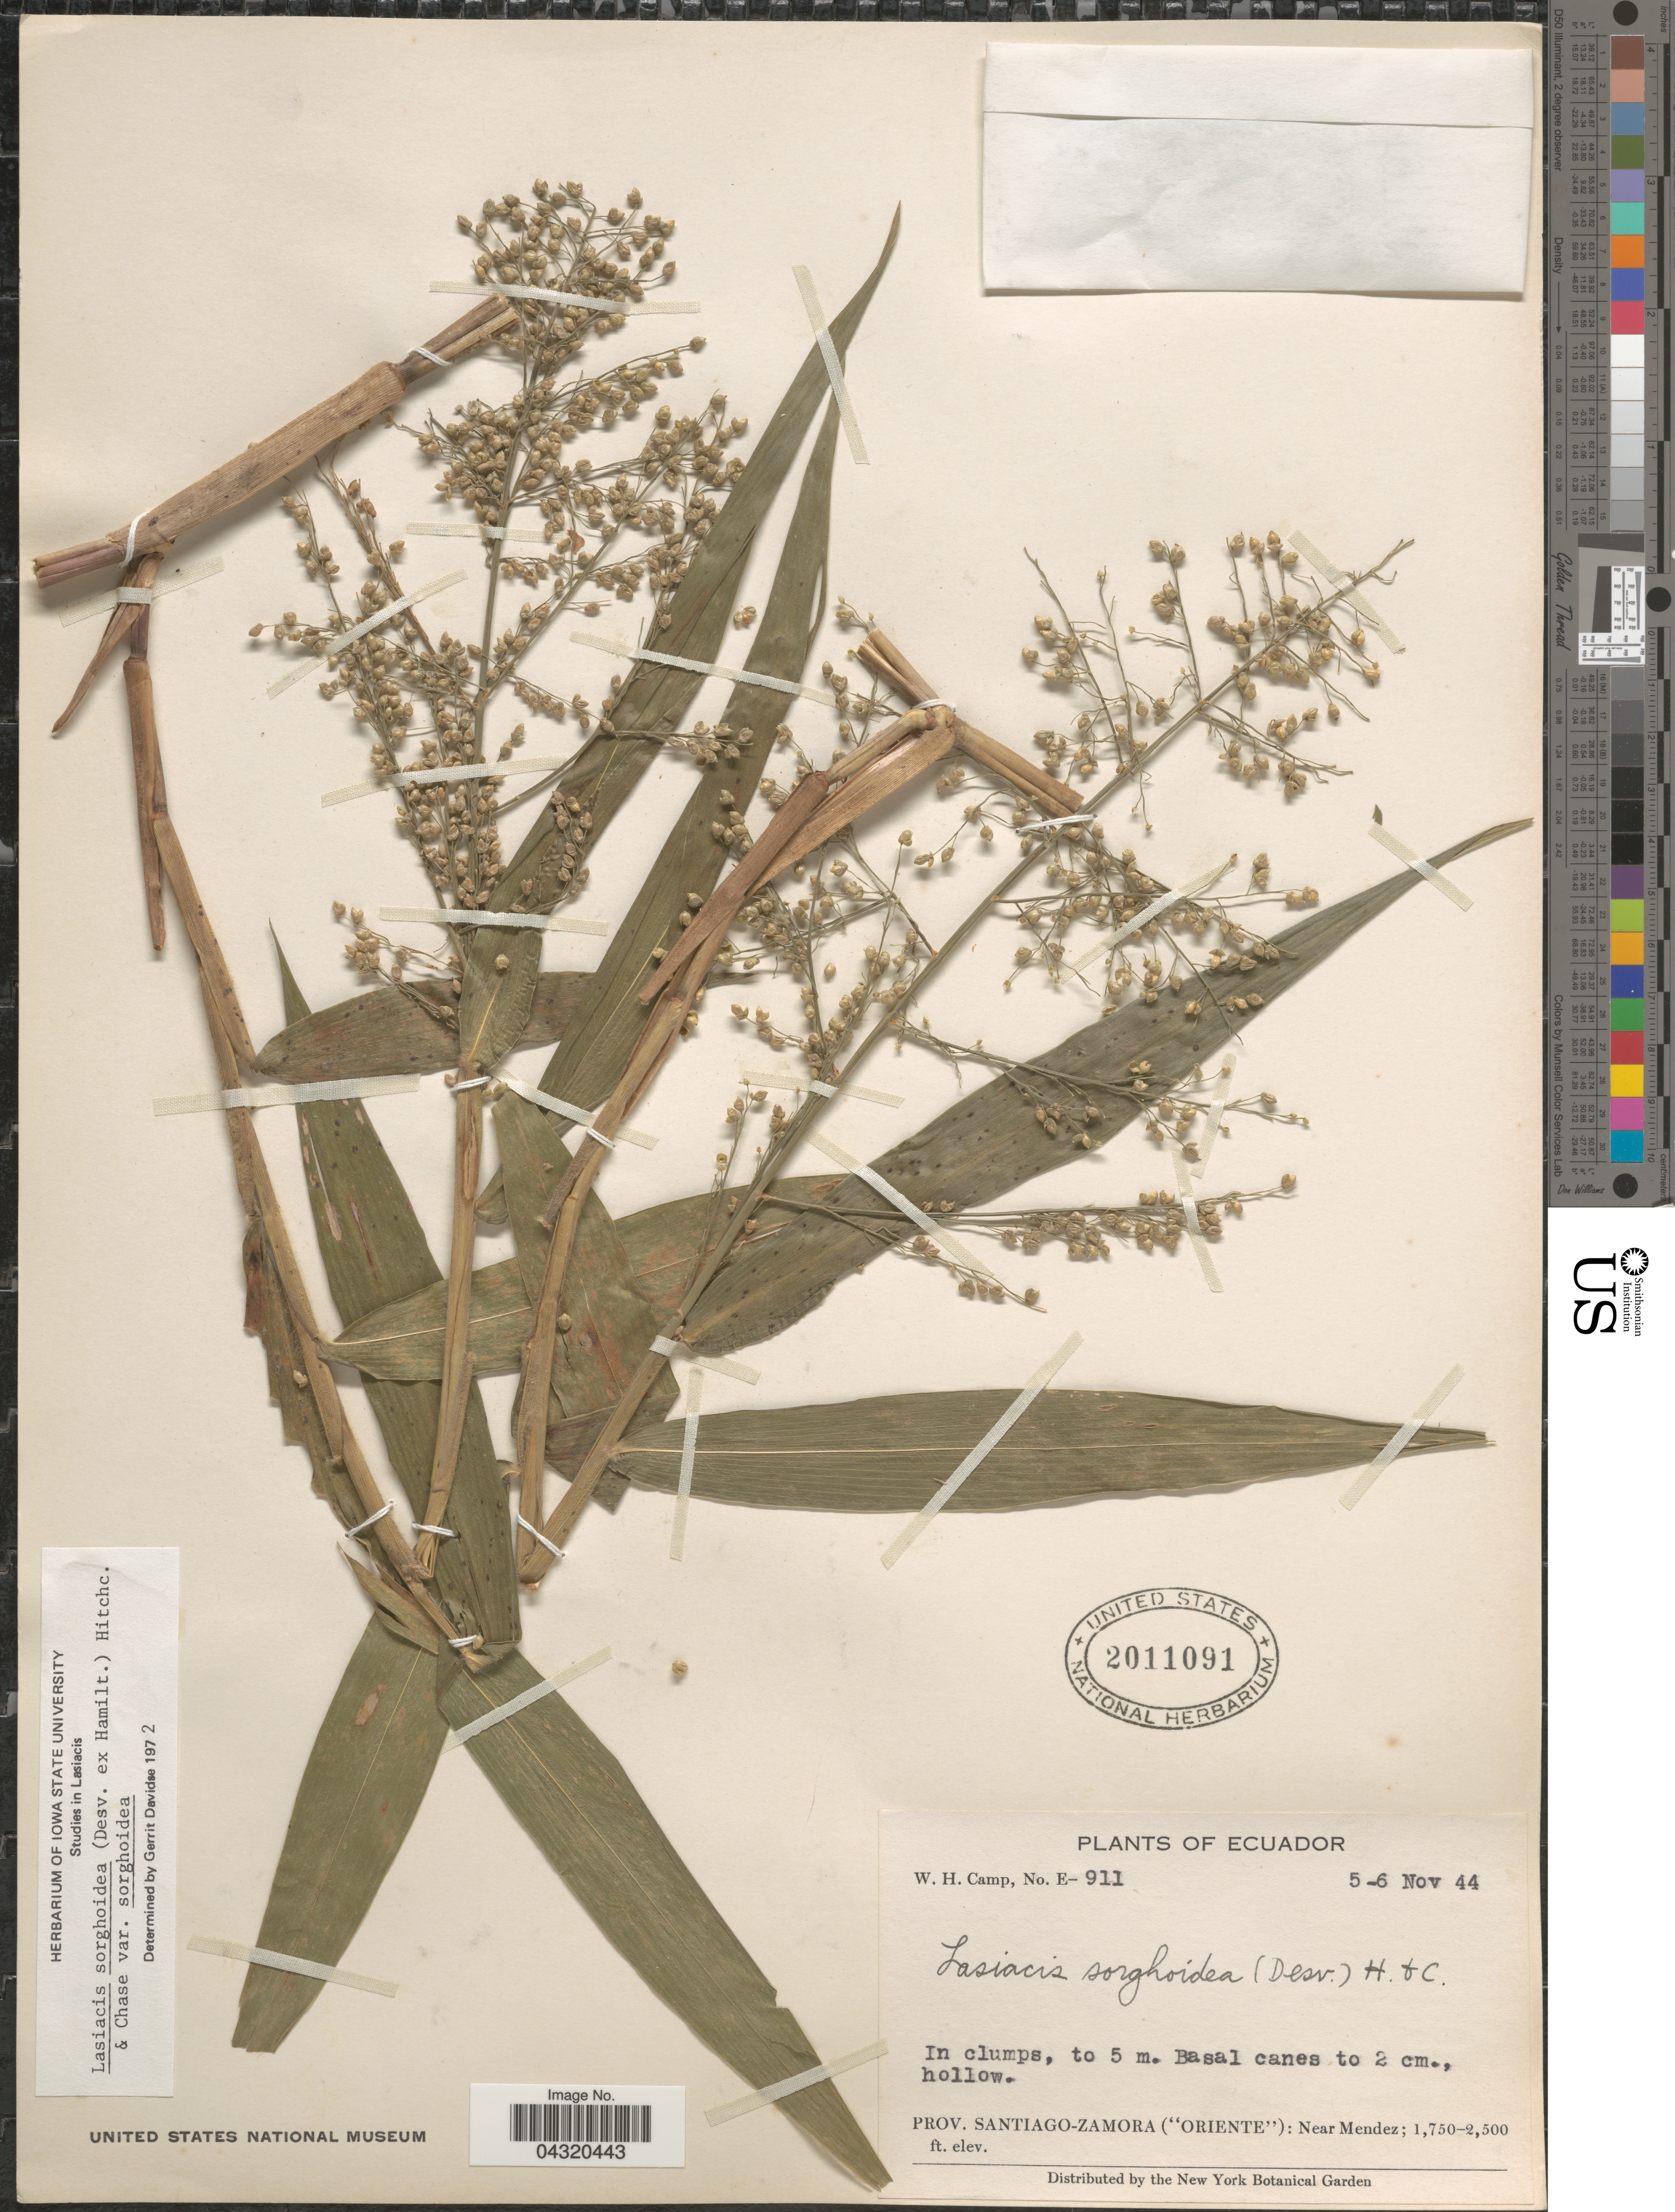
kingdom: Plantae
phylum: Tracheophyta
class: Liliopsida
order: Poales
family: Poaceae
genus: Lasiacis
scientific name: Lasiacis sorghoidea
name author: (Desv. ex Ham.) Hitchc. & Chase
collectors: W. H. Camp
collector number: E-911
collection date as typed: Transcribed d/m/y: 5/11/44 to 6/11/44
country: Ecuador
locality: Prov. Santiago-Zamora ("Oriente"): Near Mendez.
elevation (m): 533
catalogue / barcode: US 2011091